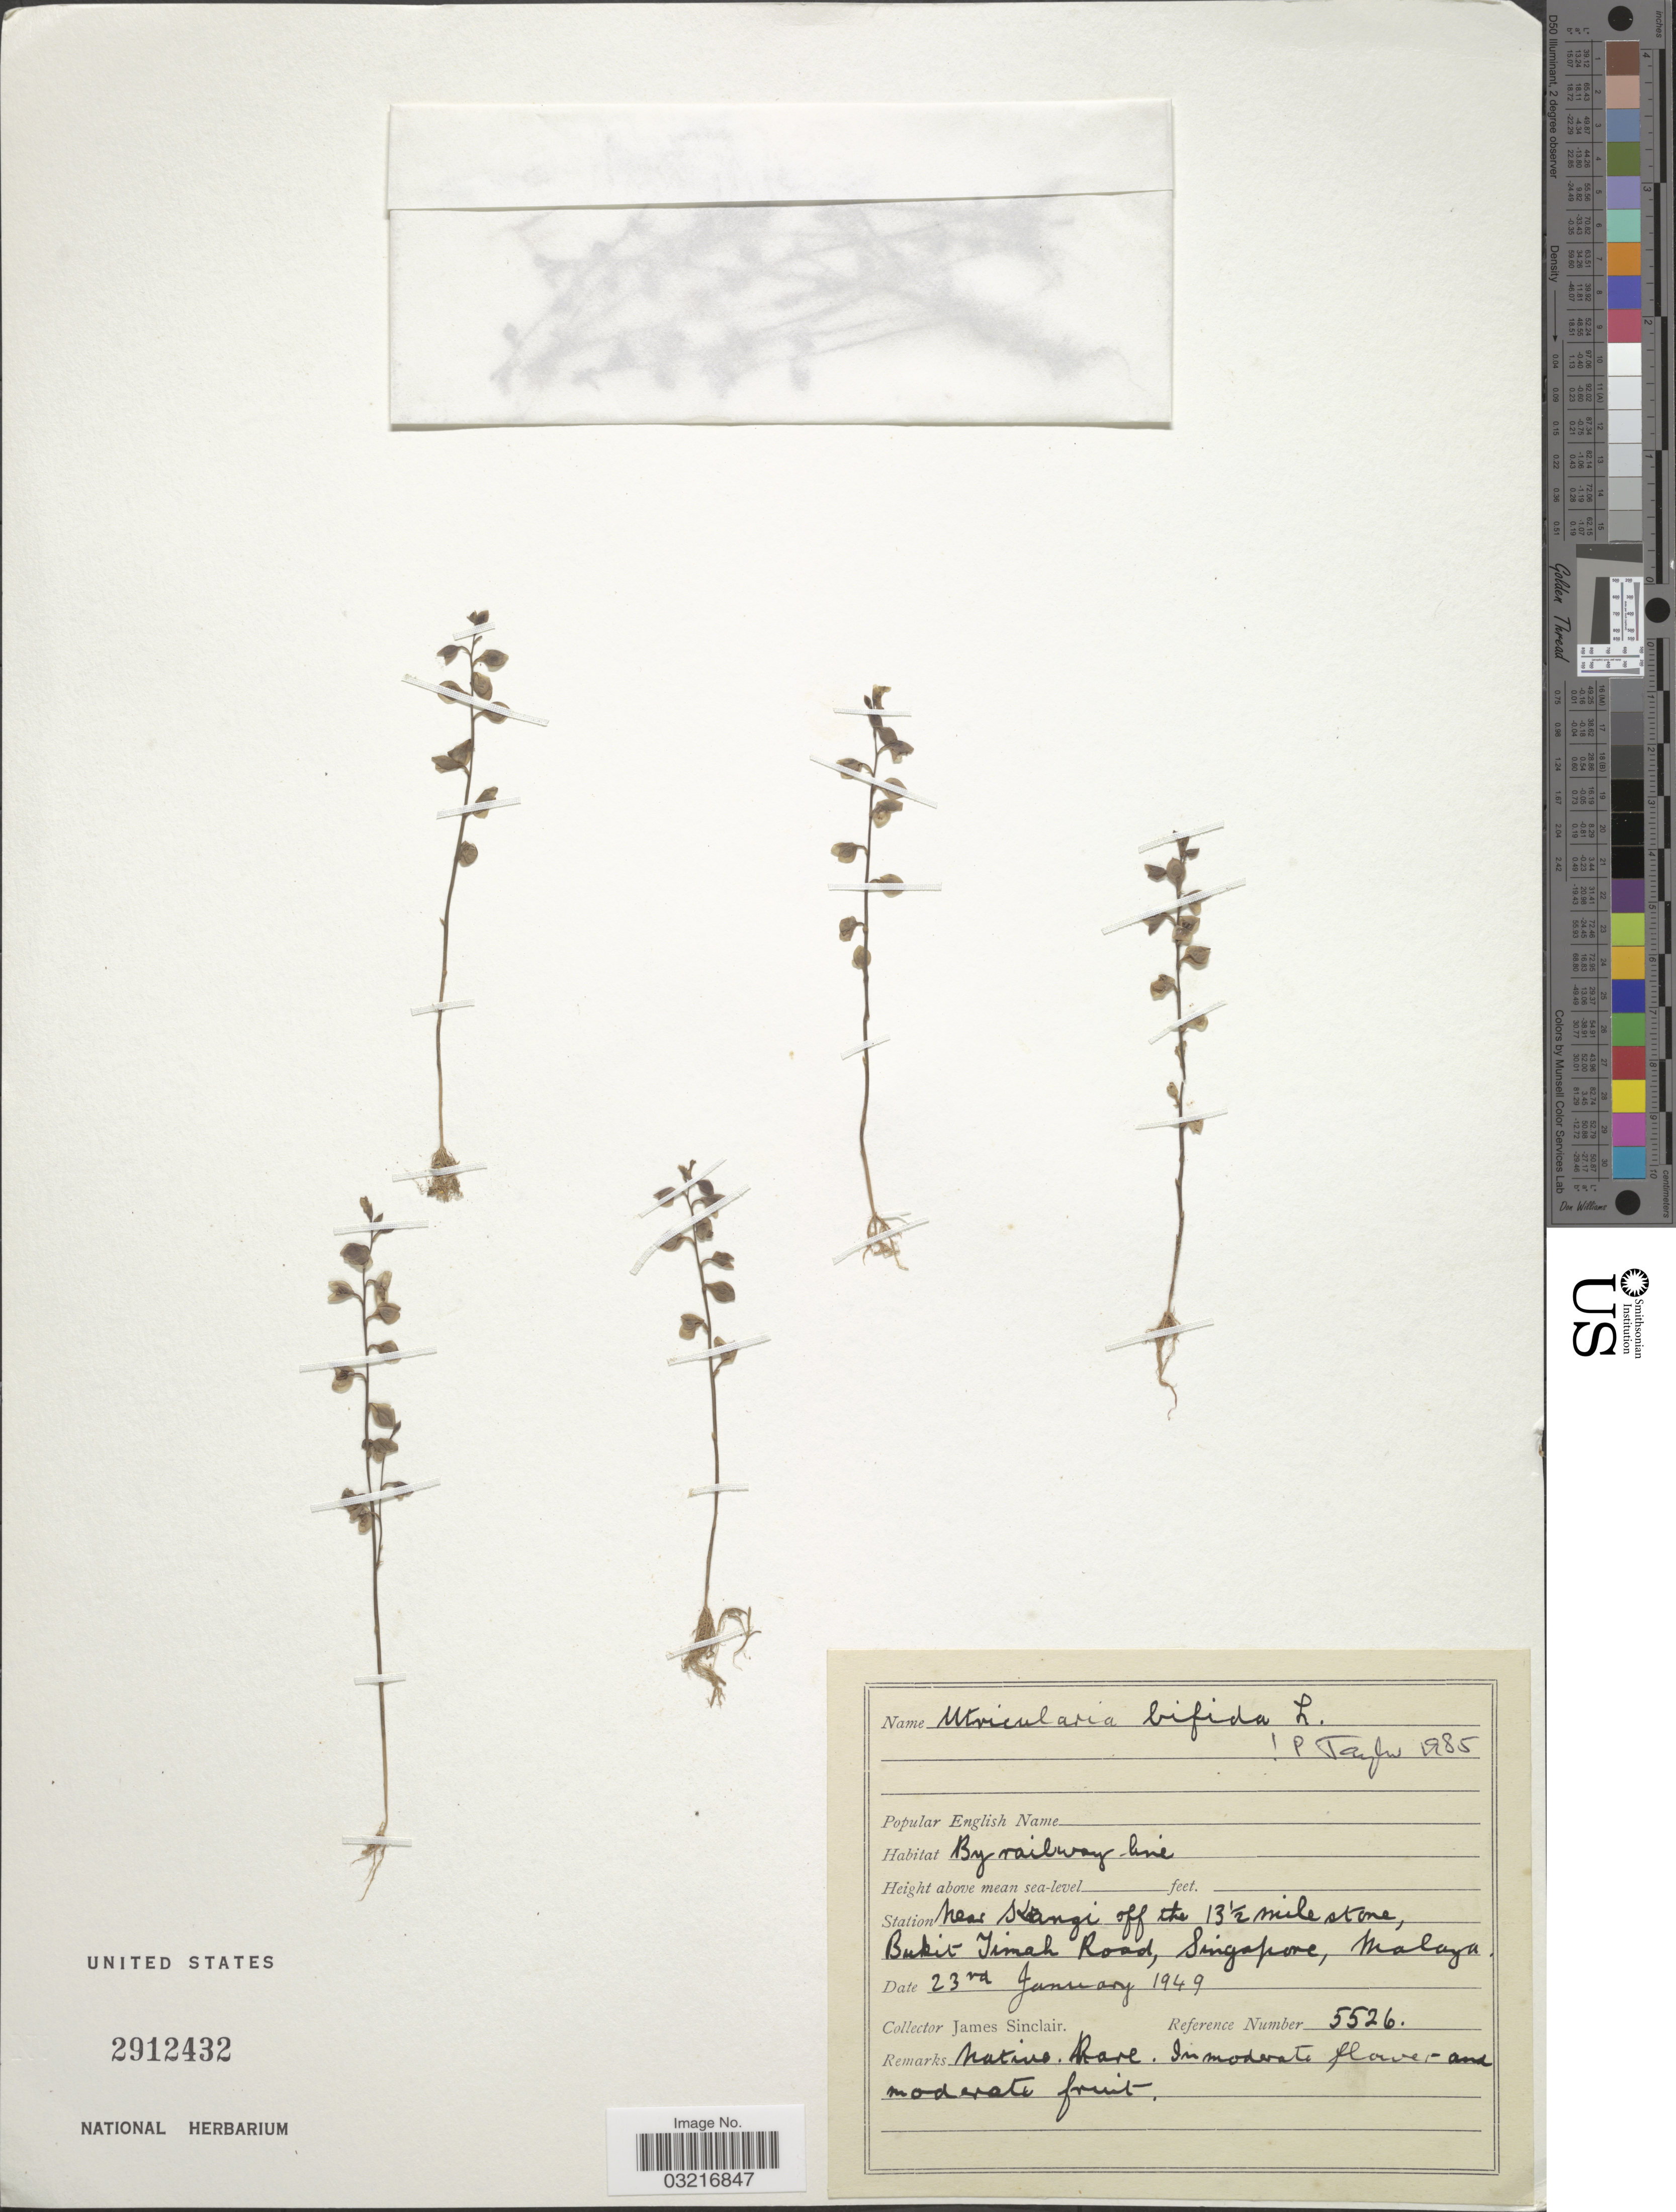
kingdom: Plantae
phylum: Tracheophyta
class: Magnoliopsida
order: Lamiales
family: Lentibulariaceae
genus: Utricularia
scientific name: Utricularia bifida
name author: L.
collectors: J. Sinclair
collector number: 5526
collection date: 1949-01-23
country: Singapore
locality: Station Near Kangi off the 13½ milestone Bukit Timah Road, Malaya.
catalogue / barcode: US 2912432